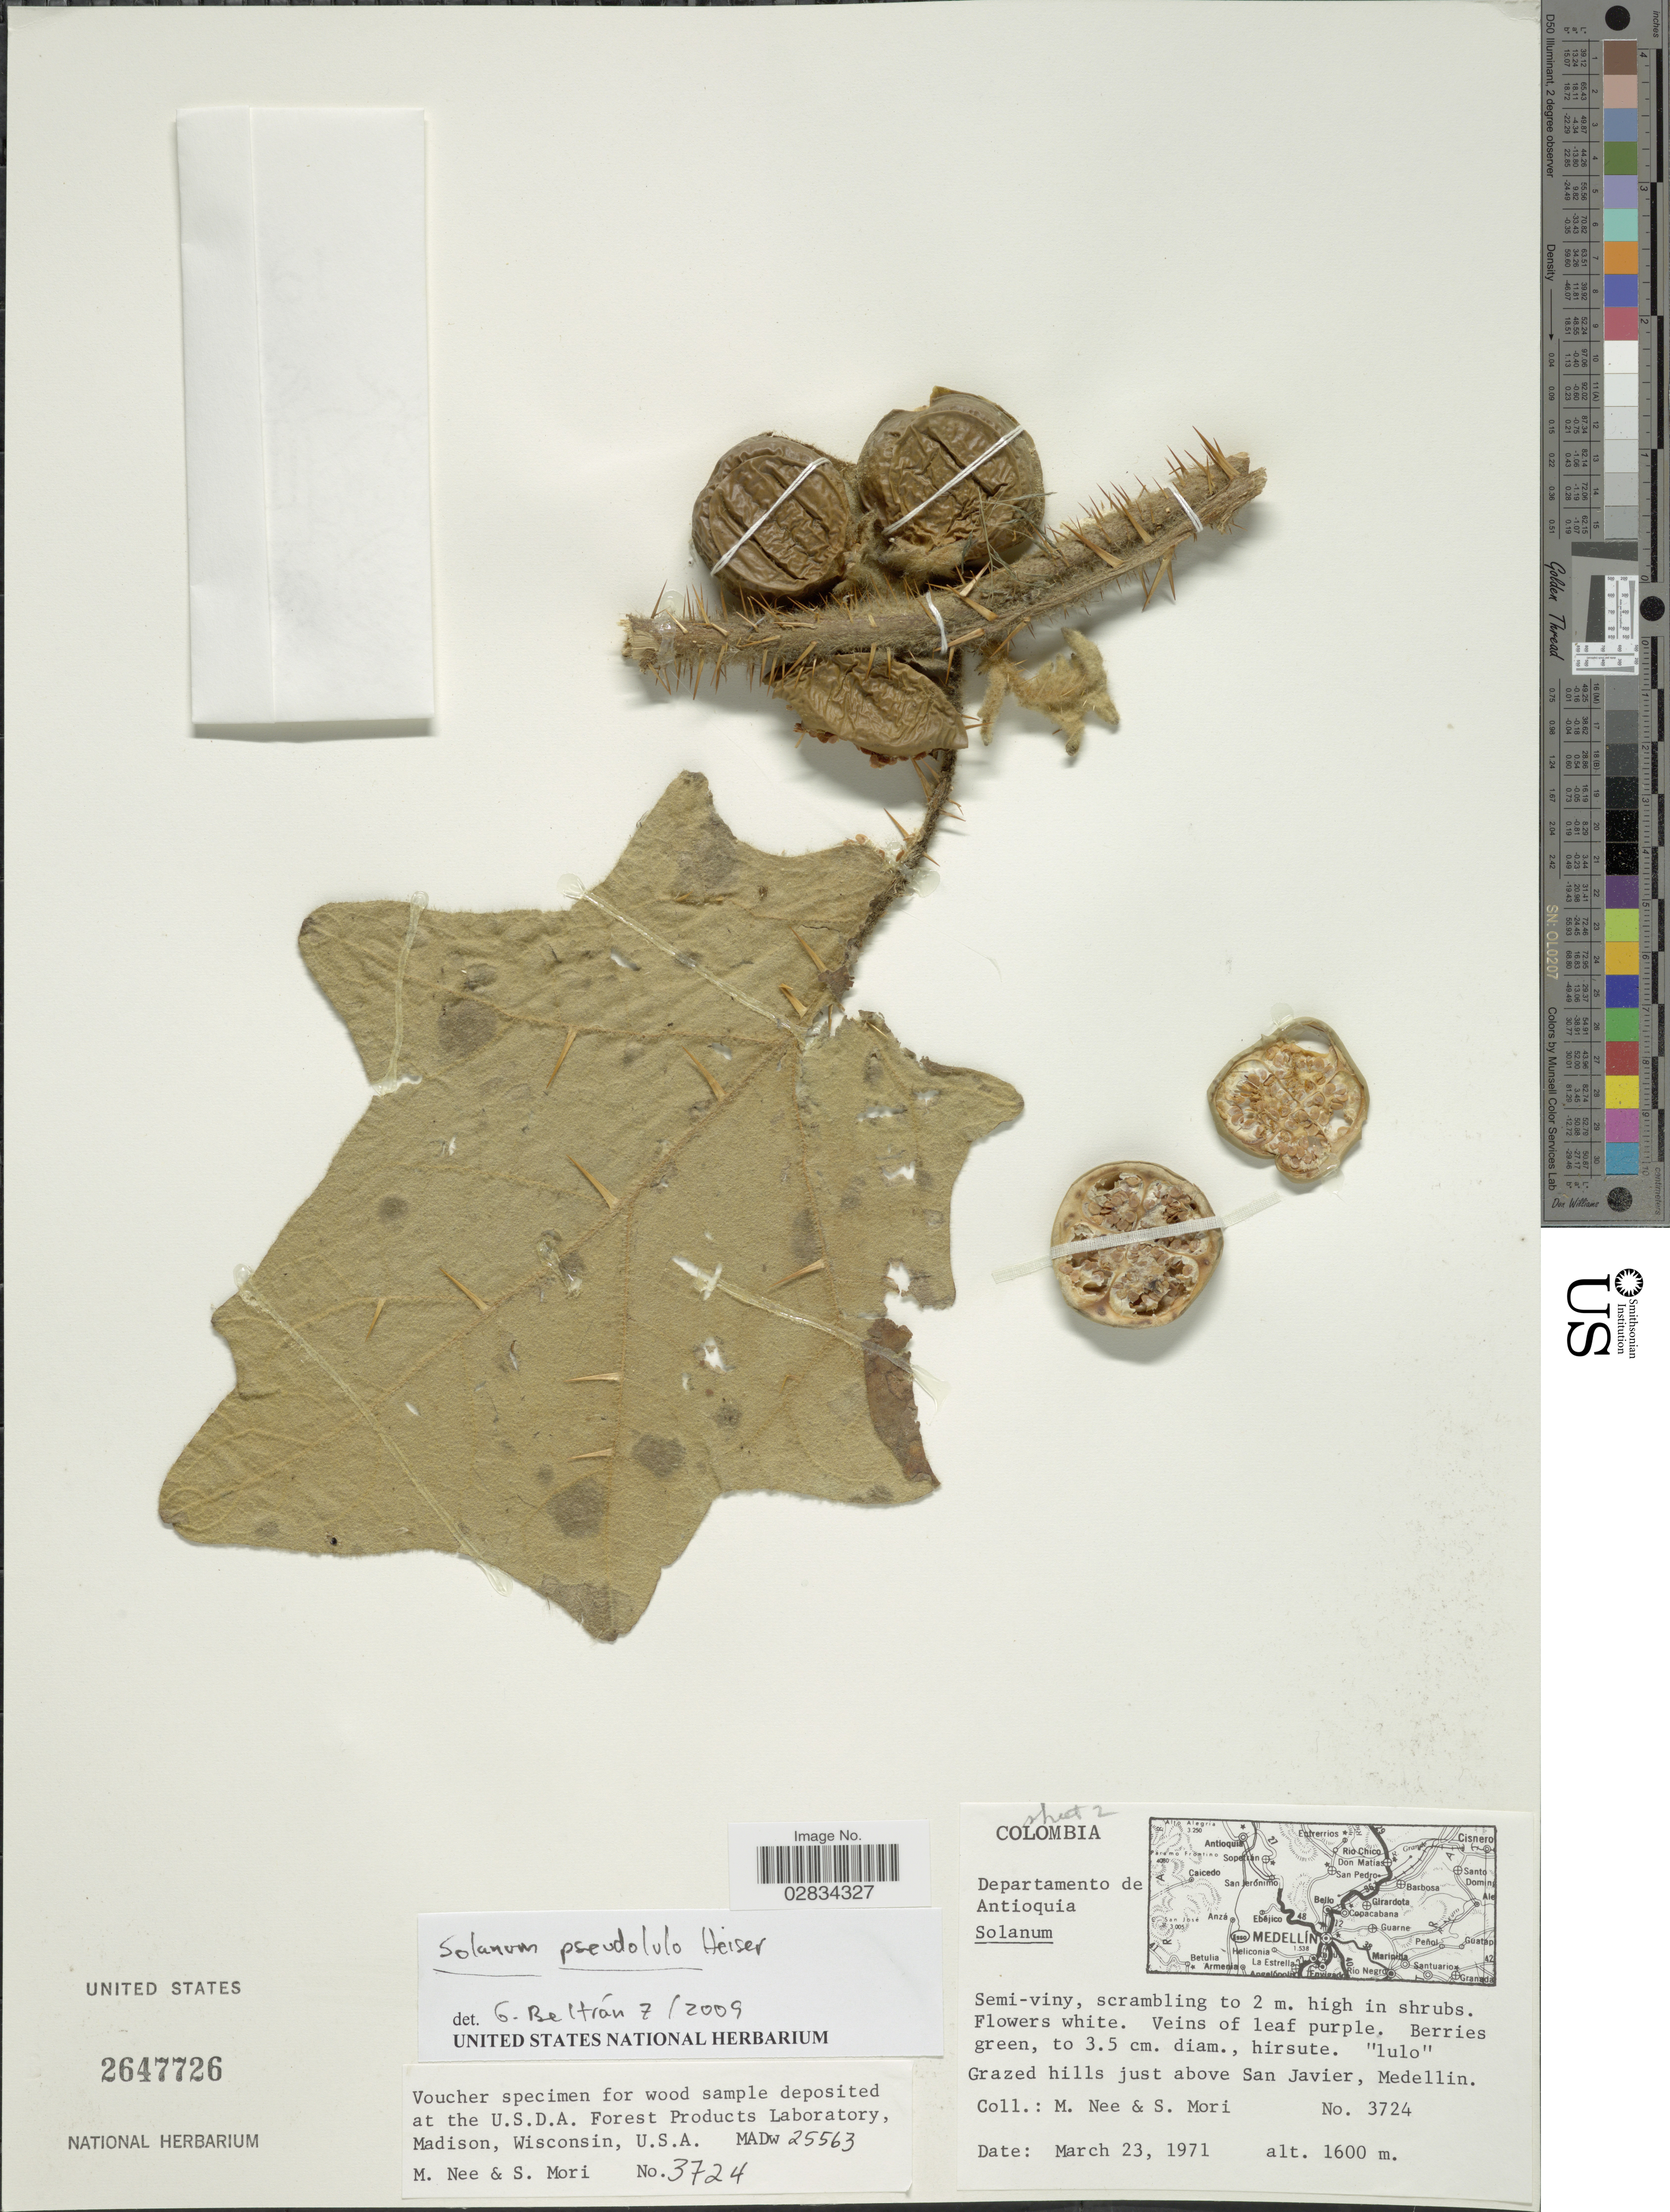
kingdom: Plantae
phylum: Tracheophyta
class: Magnoliopsida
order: Solanales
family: Solanaceae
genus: Solanum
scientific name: Solanum pseudolulo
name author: Heiser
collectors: M. Nee & S. Mori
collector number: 3724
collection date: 1971-03-23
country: Colombia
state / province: Antioquia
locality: Departamento de Antioquia. Grazed hills just above San Javier, Medellin.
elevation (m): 1600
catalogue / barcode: US 2647726